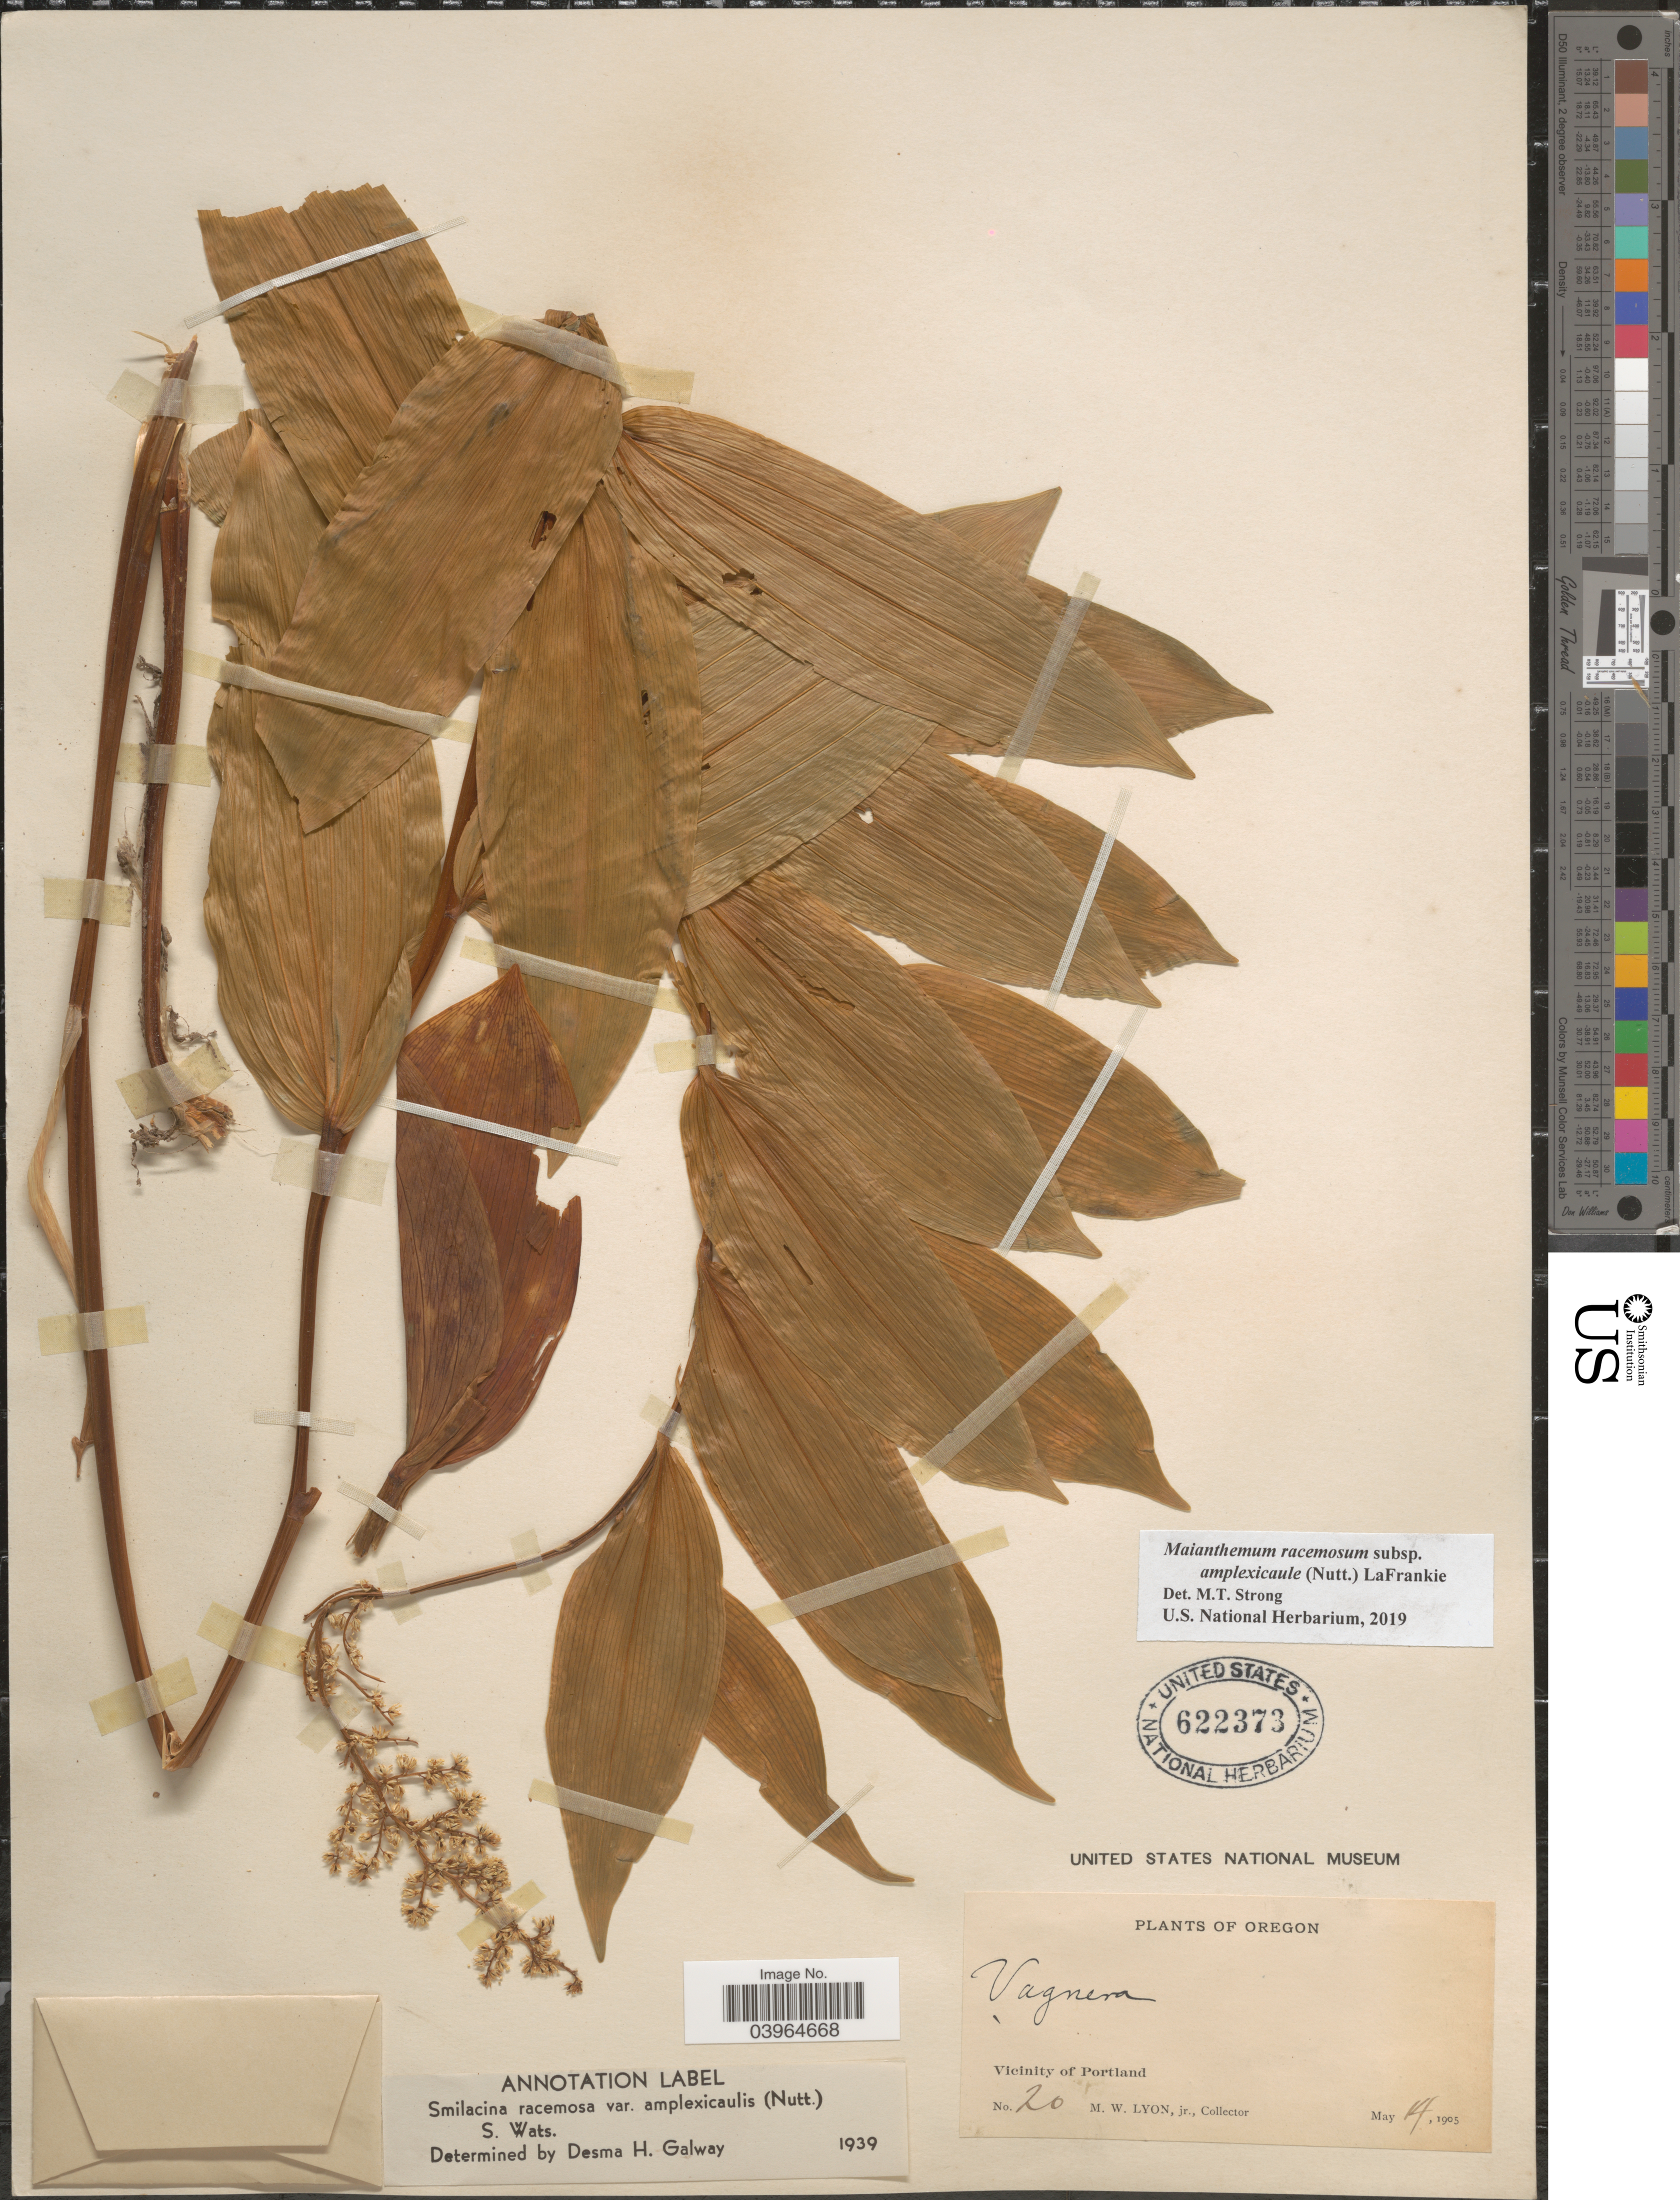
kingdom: Plantae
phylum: Tracheophyta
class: Liliopsida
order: Asparagales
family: Asparagaceae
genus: Maianthemum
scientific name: Maianthemum racemosum subsp. amplexicaule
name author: (Nutt.) LaFrankie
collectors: M. Lyon Jr.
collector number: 20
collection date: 1905-05-14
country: United States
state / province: Oregon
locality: Vicinity of Portland.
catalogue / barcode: US 622373